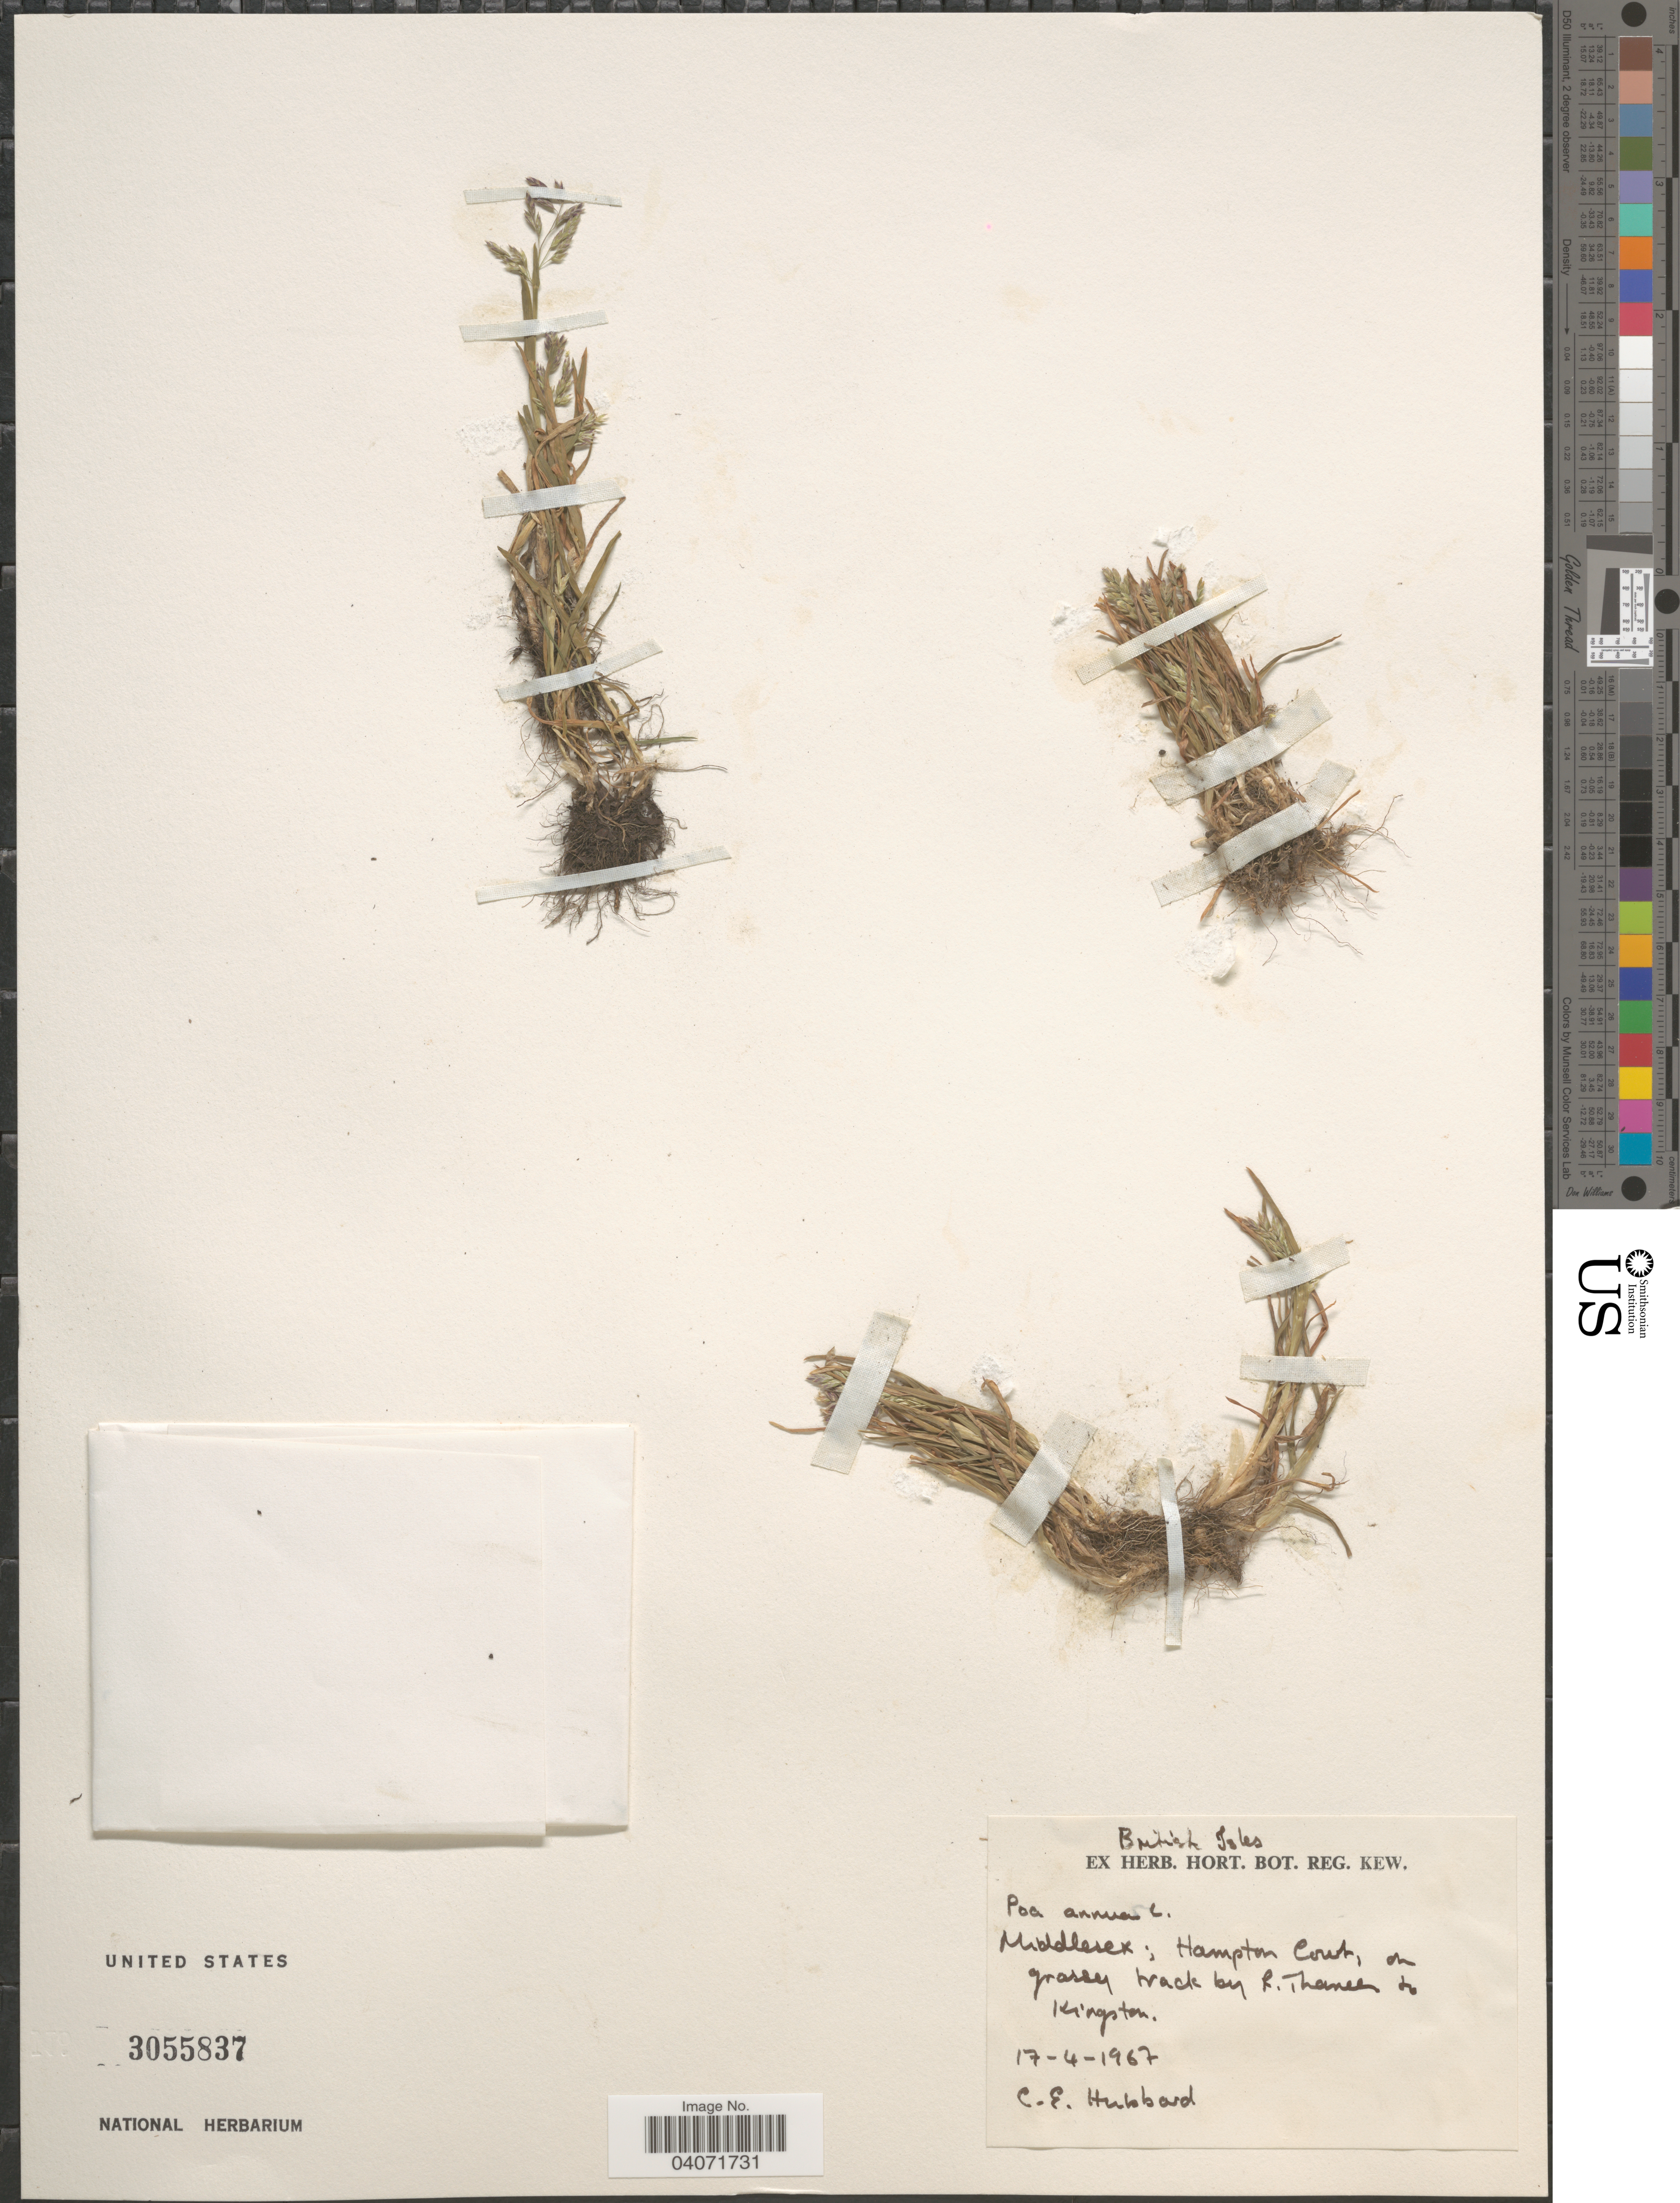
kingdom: Plantae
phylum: Tracheophyta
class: Liliopsida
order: Poales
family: Poaceae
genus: Poa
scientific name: Poa annua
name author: L.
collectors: C. E. Hubbard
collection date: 1967-04-17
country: United Kingdom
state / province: England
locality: British Isles. Middlesex: Hampton Court, on grassy track by R. Thanes to Kingston.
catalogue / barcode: US 3055837